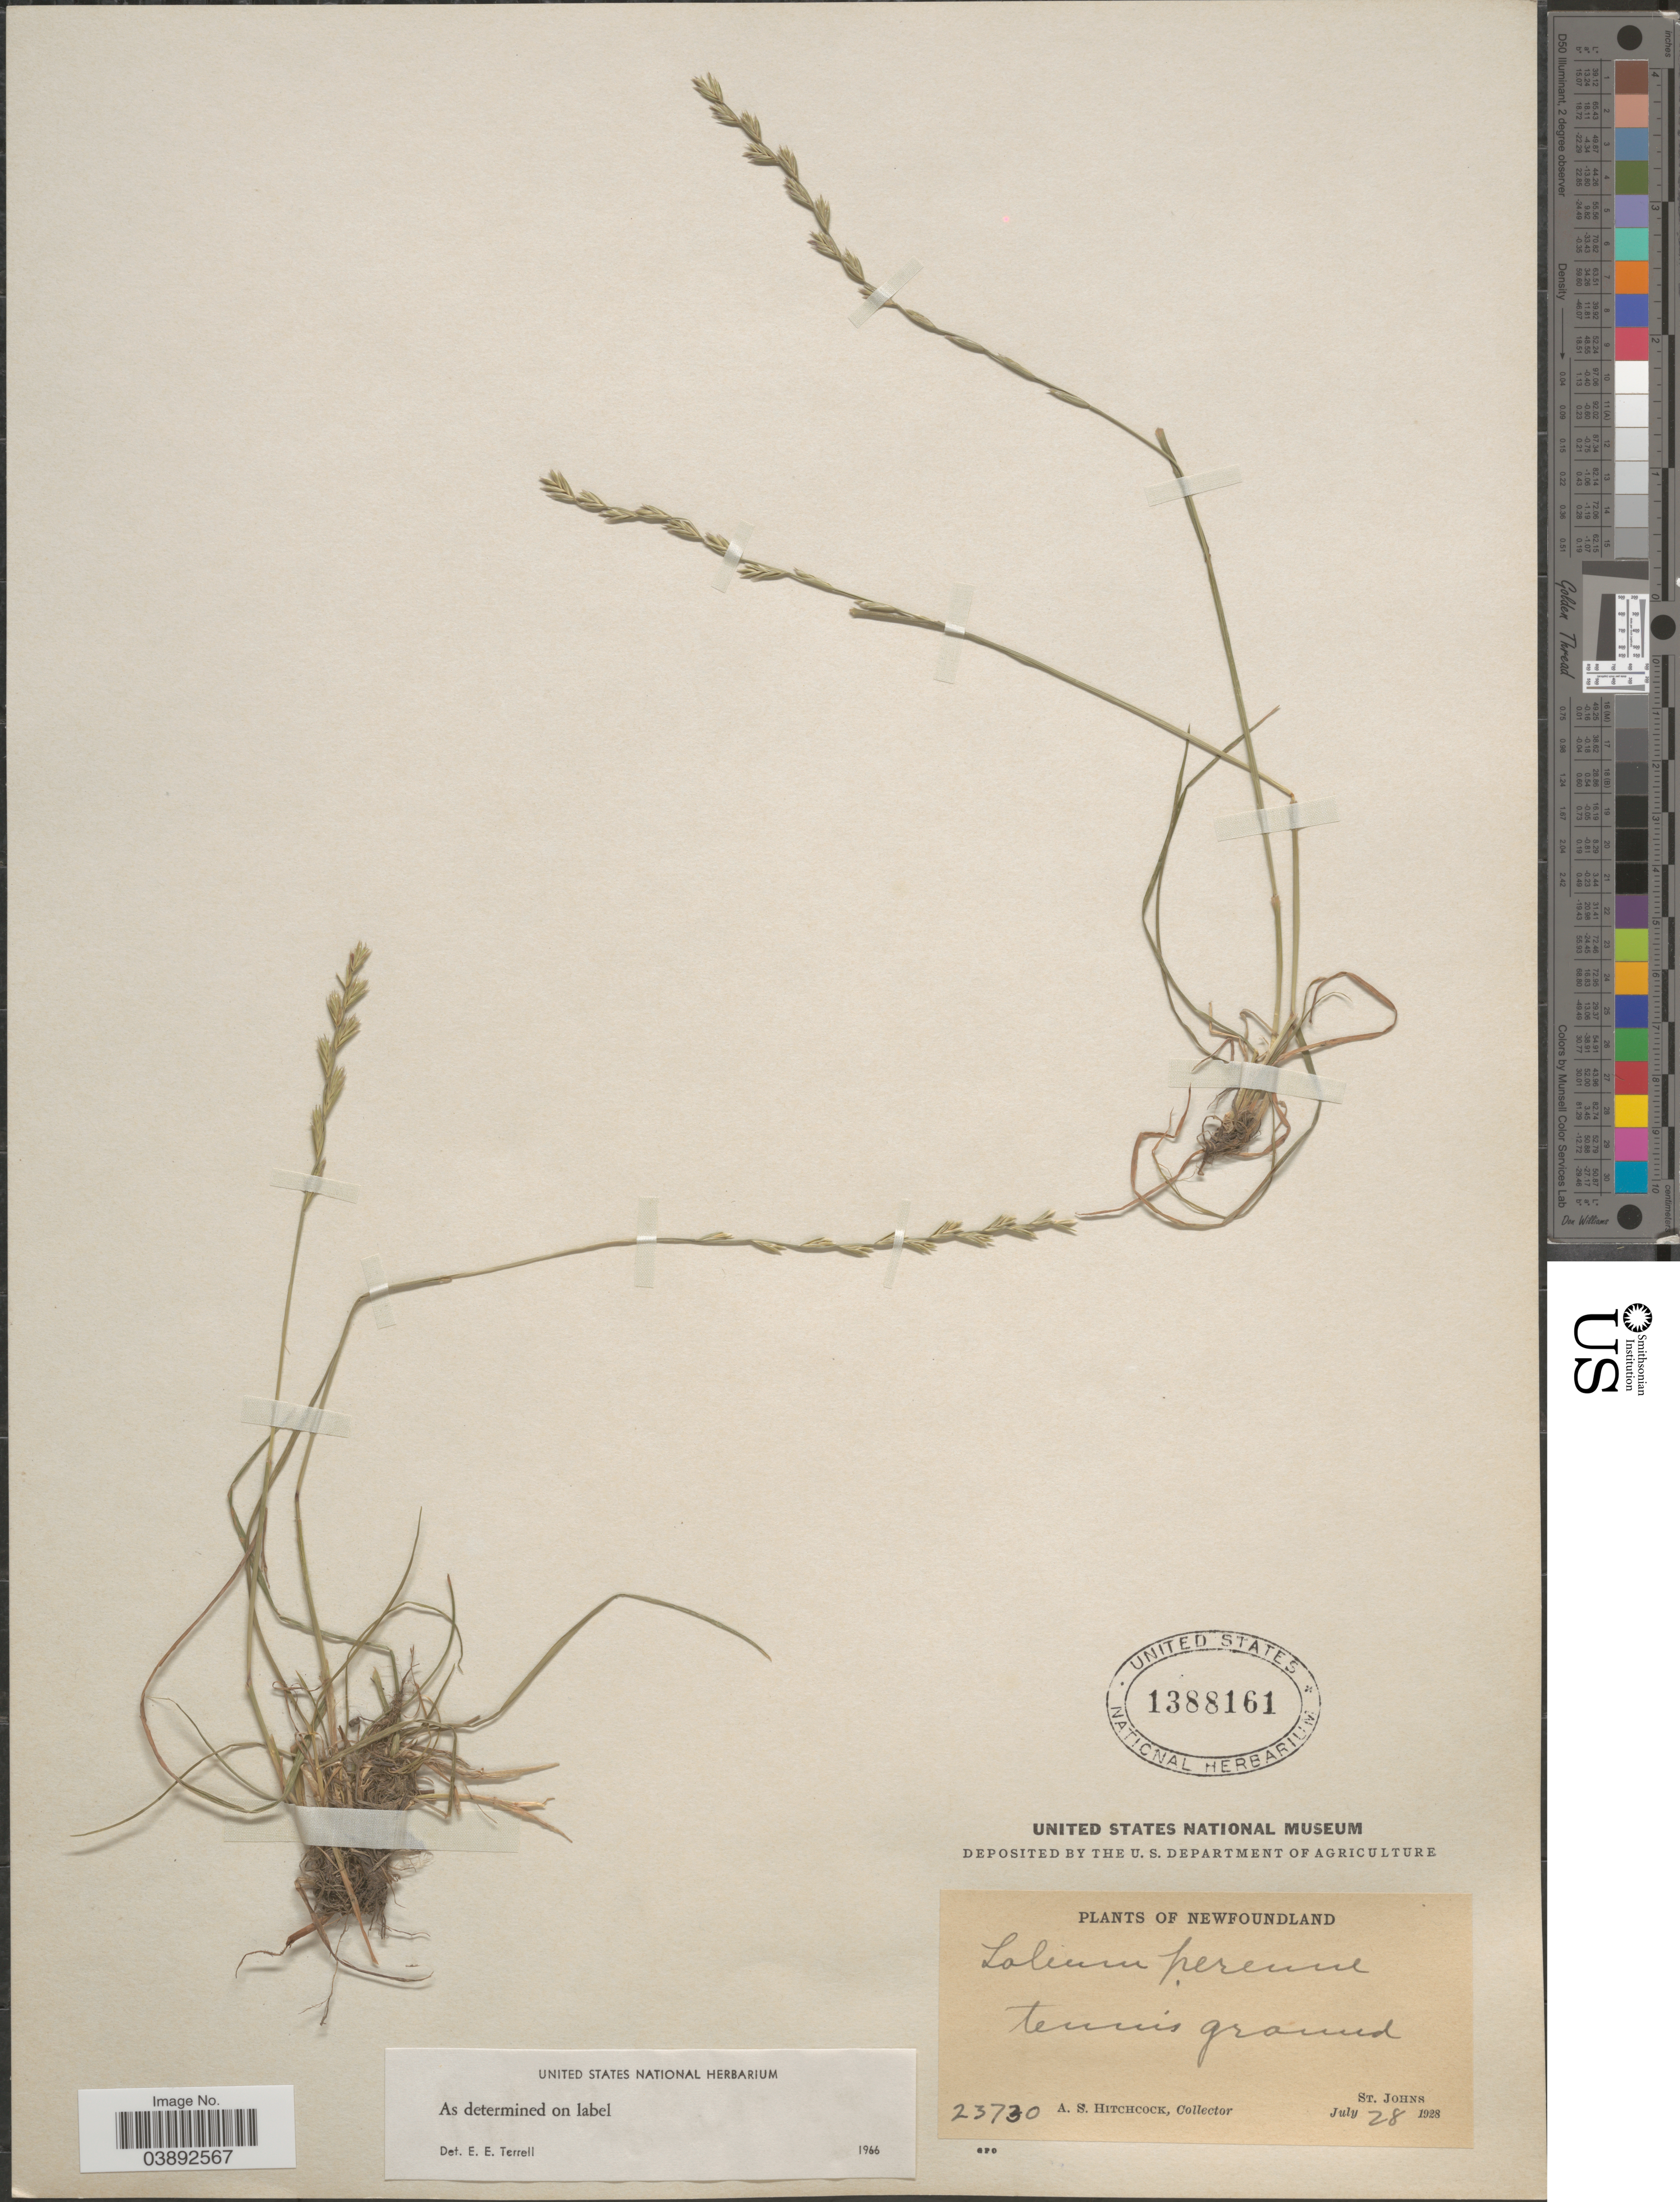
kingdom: Plantae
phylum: Tracheophyta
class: Liliopsida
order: Poales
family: Poaceae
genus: Lolium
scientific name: Lolium perenne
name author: L.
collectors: A. S. Hitchcock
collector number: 23730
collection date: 1928-07-28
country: Canada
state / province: Newfoundland and Labrador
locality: Tennis ground. St. Johns.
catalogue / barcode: US 1388161